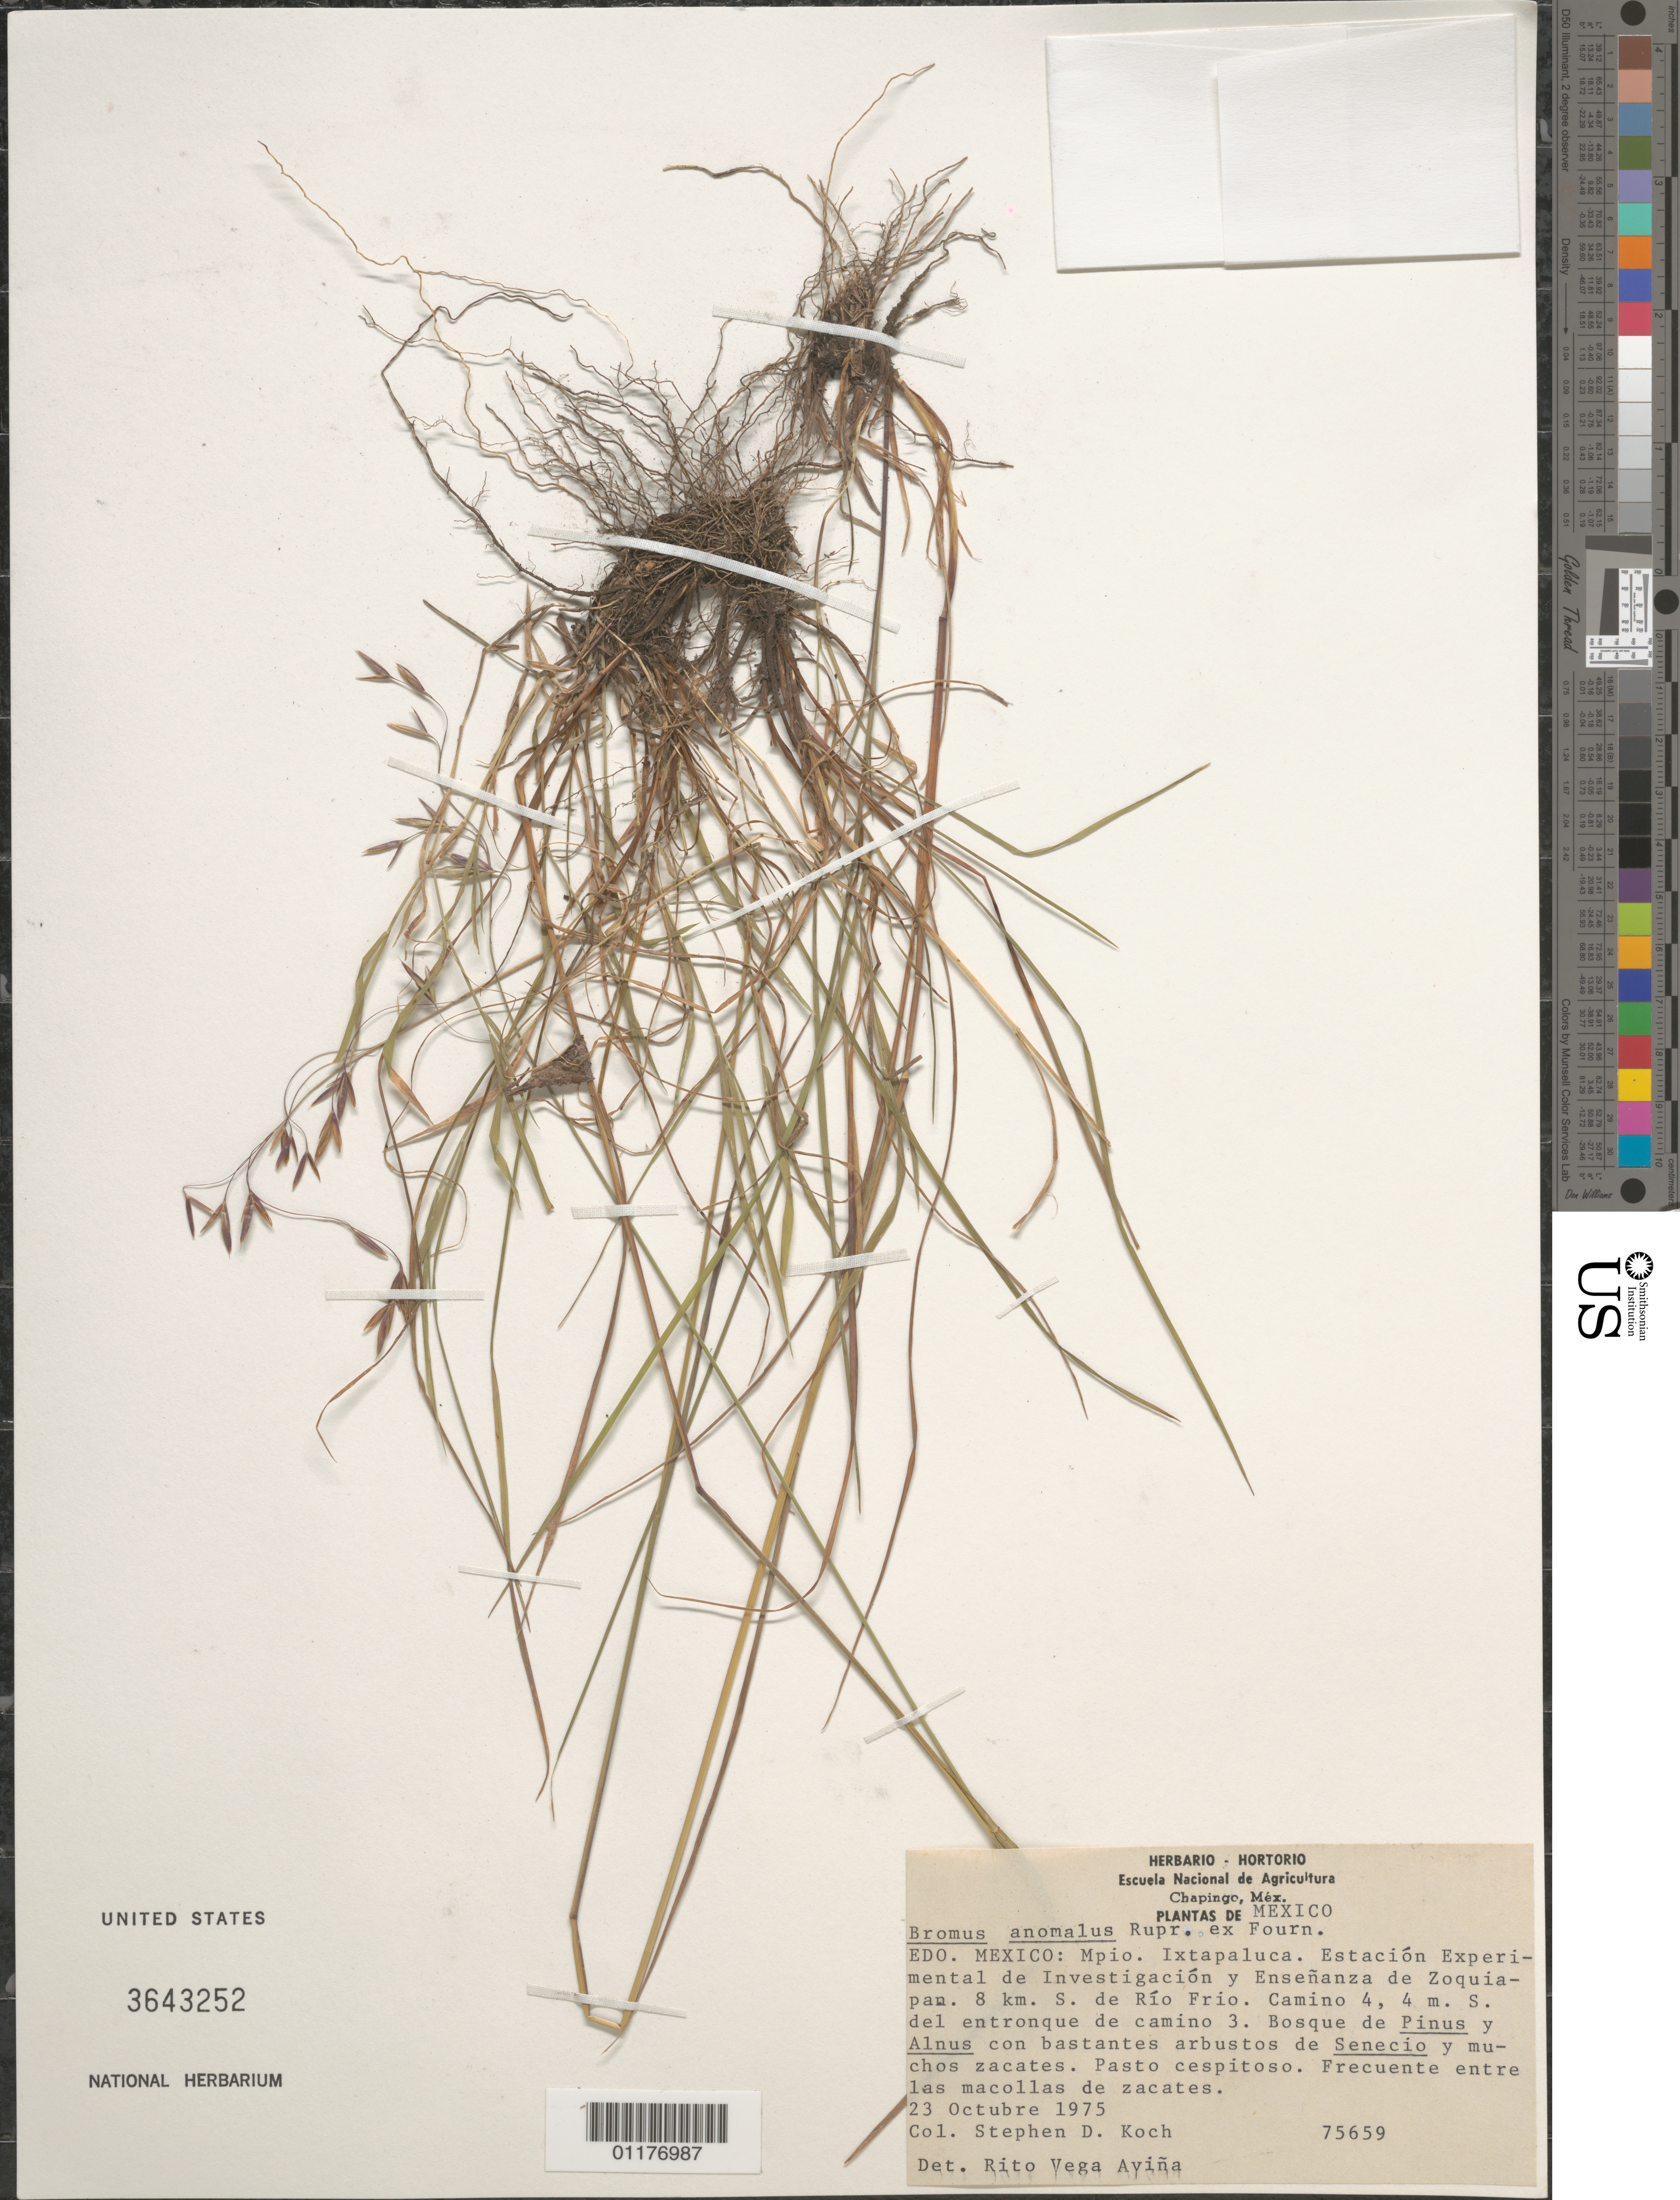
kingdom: Plantae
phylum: Tracheophyta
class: Liliopsida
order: Poales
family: Poaceae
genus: Bromus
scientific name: Bromus anomalus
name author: Rupr. ex E. Fourn.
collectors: S. D. Koch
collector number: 75659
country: Mexico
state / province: México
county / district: Ixtapaluca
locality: Estacion Experimental de Ensenanza and Investigacion de Zoquiapan, S of Rio Frio.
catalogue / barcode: US 3643252